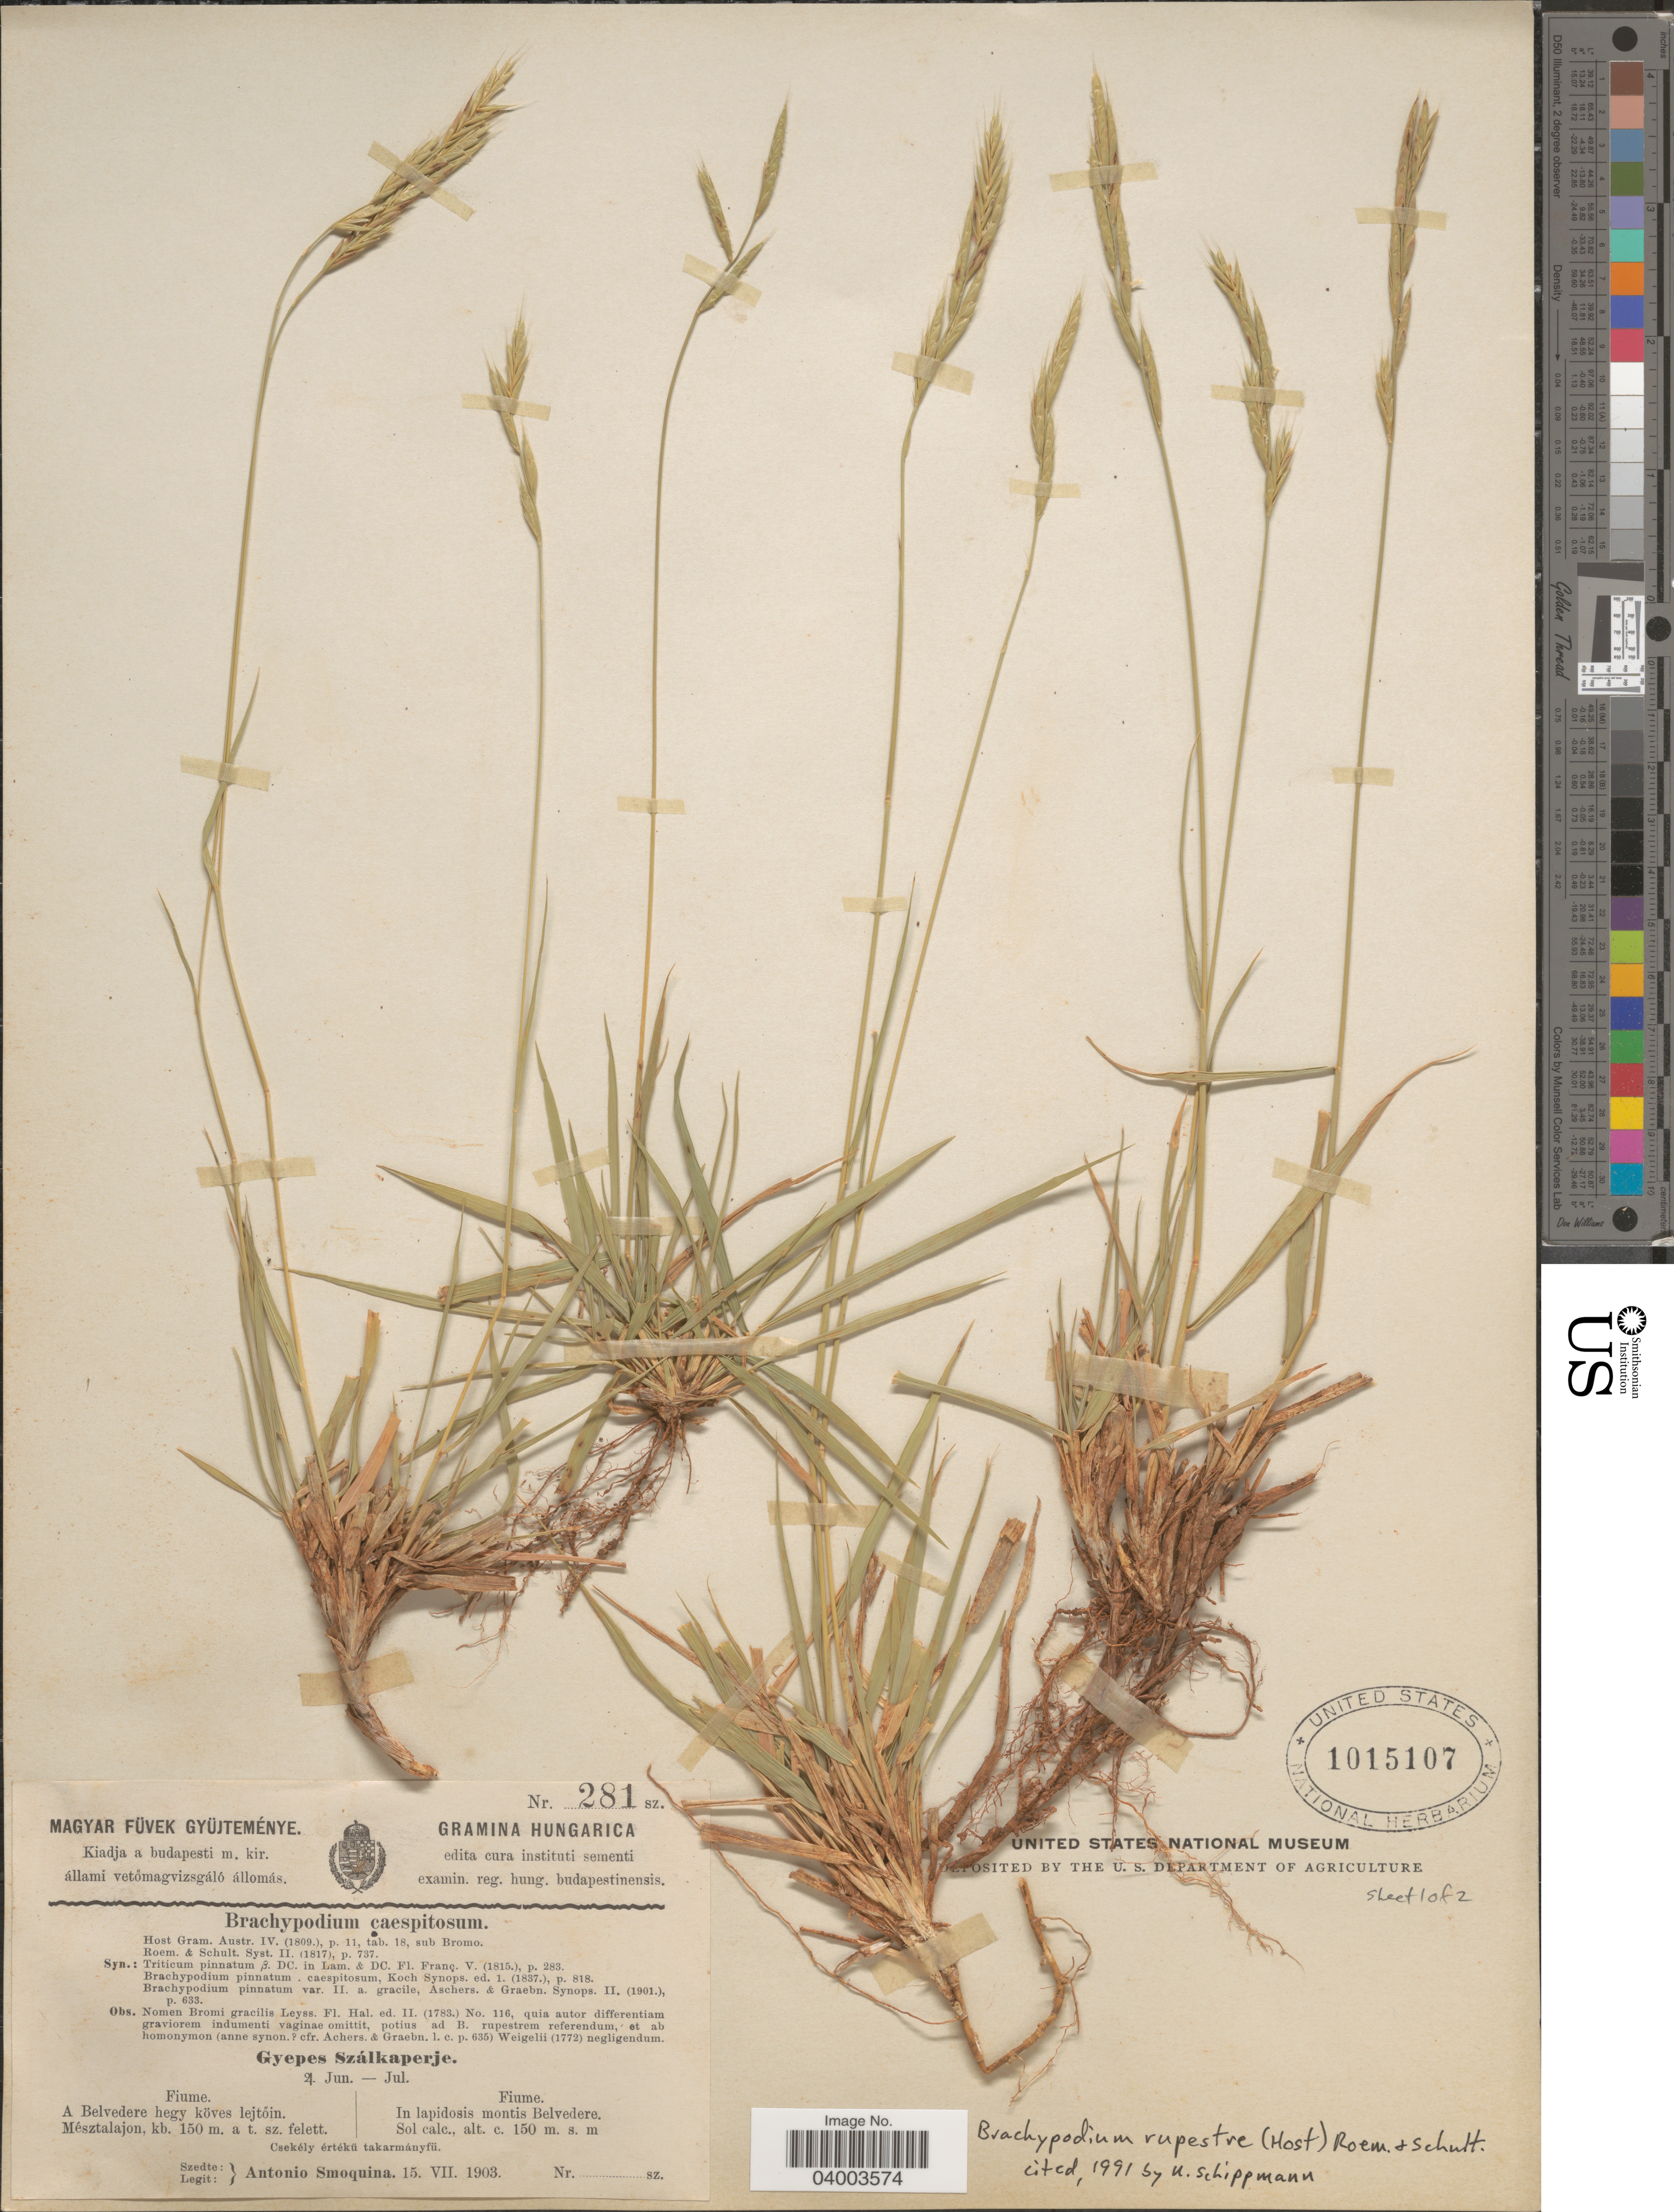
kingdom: Plantae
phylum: Tracheophyta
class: Liliopsida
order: Poales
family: Poaceae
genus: Brachypodium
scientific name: Brachypodium rupestre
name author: (Host) Roem. & Schult.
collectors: A. Smoquina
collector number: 281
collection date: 1903-07-15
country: Hungary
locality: Fiume. In lapidosis montis Belvedere.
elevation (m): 150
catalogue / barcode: US 1015107